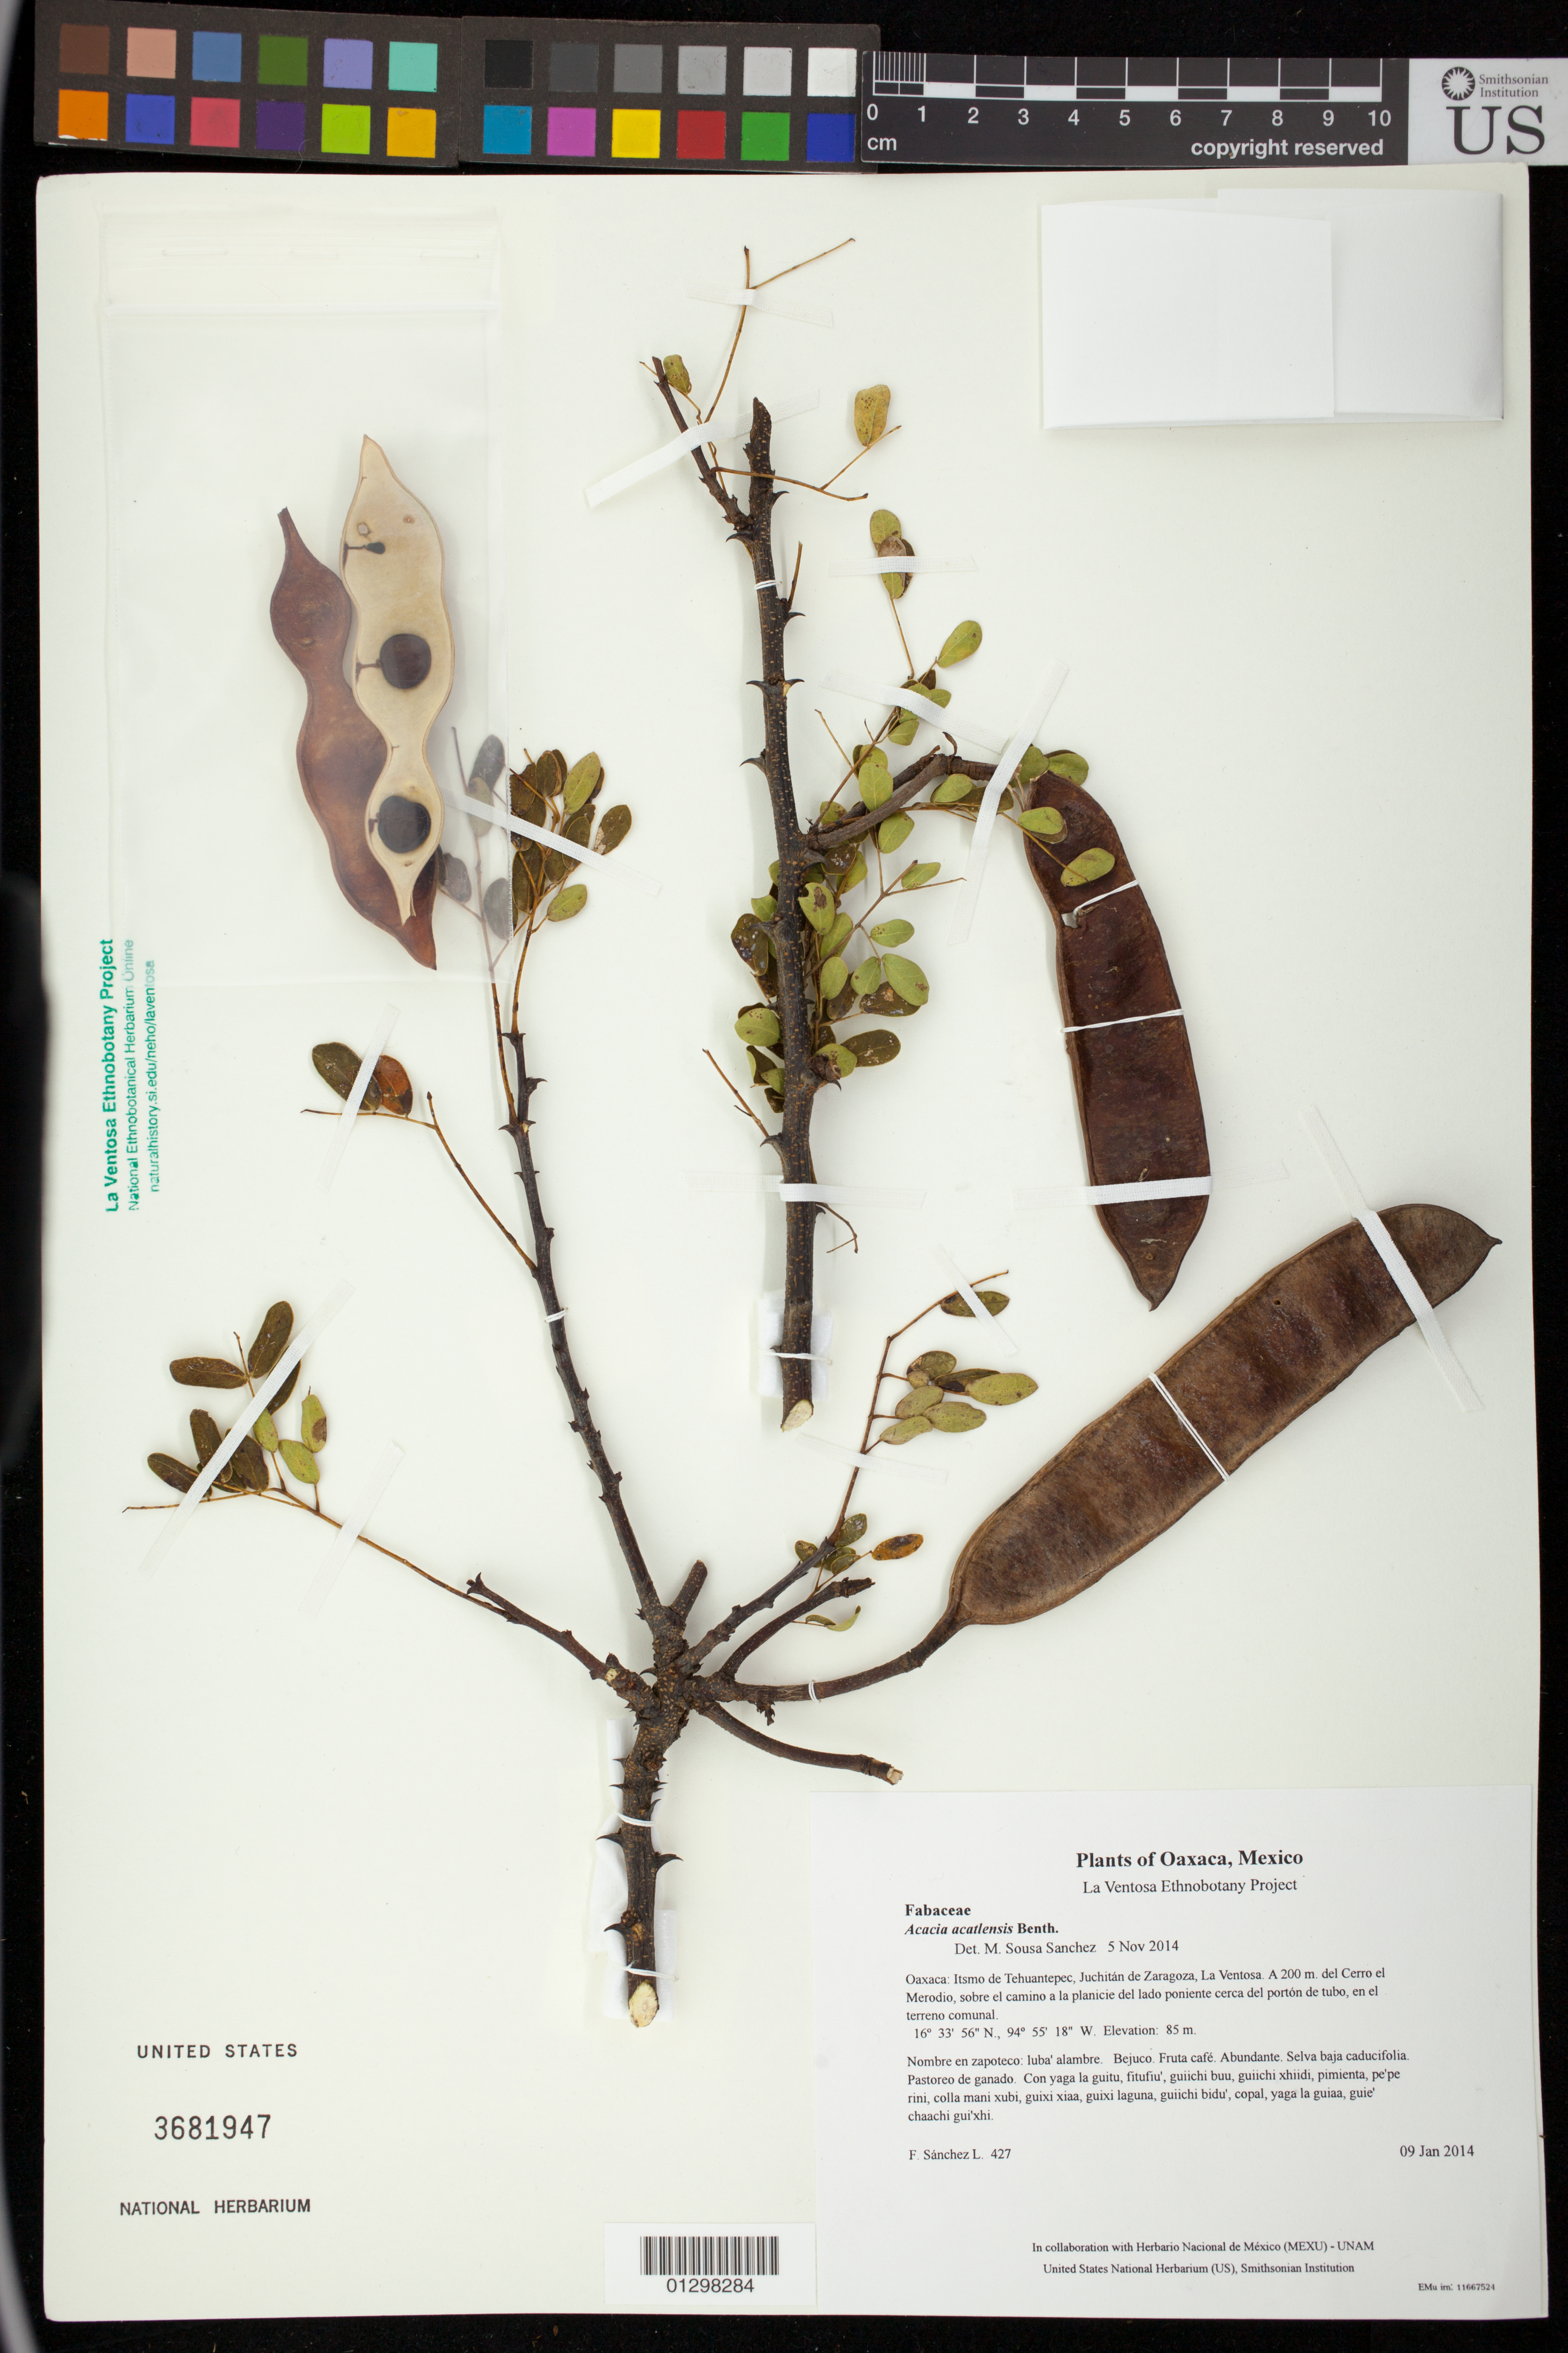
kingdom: Plantae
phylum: Tracheophyta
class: Magnoliopsida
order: Fabales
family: Fabaceae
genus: Mariosousa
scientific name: Mariosousa acatlensis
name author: (Benth.) Seigler & Ebinger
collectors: F. Sánchez L.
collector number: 427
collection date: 2014-01-09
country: Mexico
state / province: Oaxaca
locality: Itsmo de Tehuantepec, Juchitán de Zaragoza, La Ventosa. A 200 m. del Cerro el Merodio, sobre el camino a la planicie del lado poniente cerca del portón de tubo, en el terreno comunal.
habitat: Selva baja caducifolia. Pastoreo de ganado.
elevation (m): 85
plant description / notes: JEBOT, MEXU, SERO, US; Luba'. Cuaananaxhi namuu. Stale.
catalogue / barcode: US 3681947